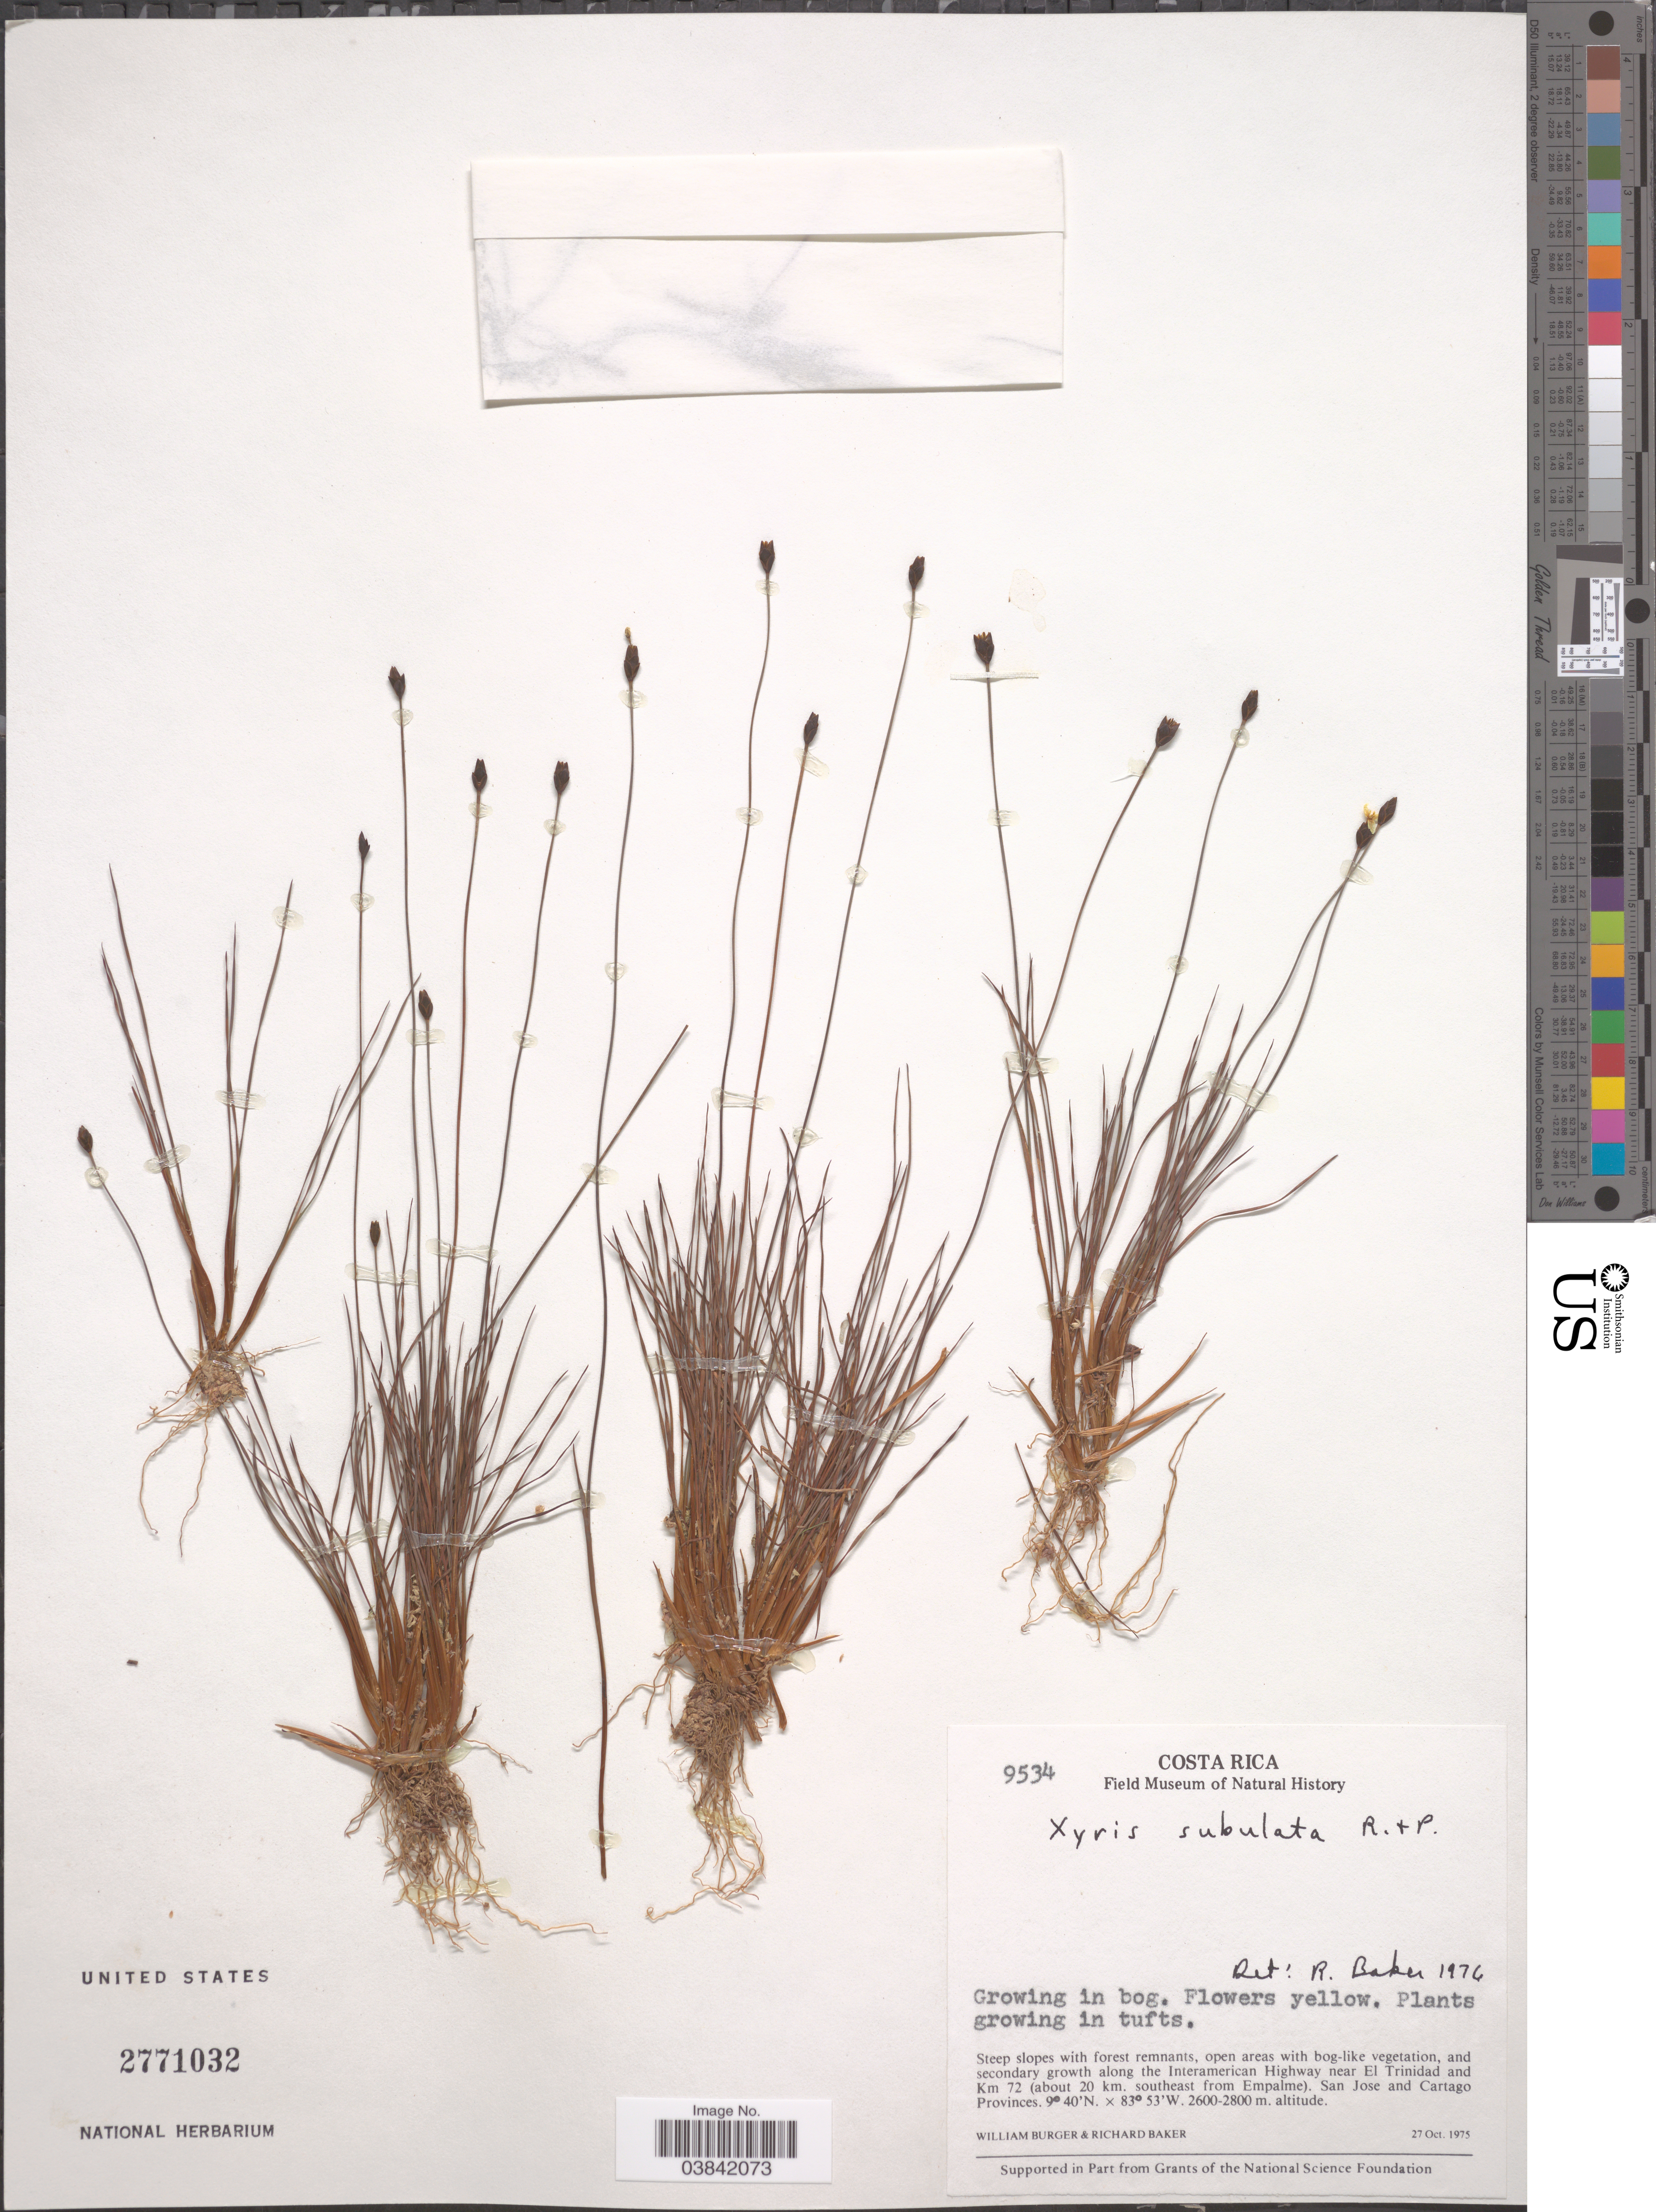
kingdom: Plantae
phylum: Tracheophyta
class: Liliopsida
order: Poales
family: Xyridaceae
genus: Xyris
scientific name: Xyris subulata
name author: Ruiz & Pav.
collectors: W. Burger & R. A. Baker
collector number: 9534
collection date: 1975-10-27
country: Costa Rica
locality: Along the Interamerican Highway near El Trinidad and Km 72 (about 20 km. southeast from Empalme). San Jose and Cartago Provinces.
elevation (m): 2600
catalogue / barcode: US 2771032